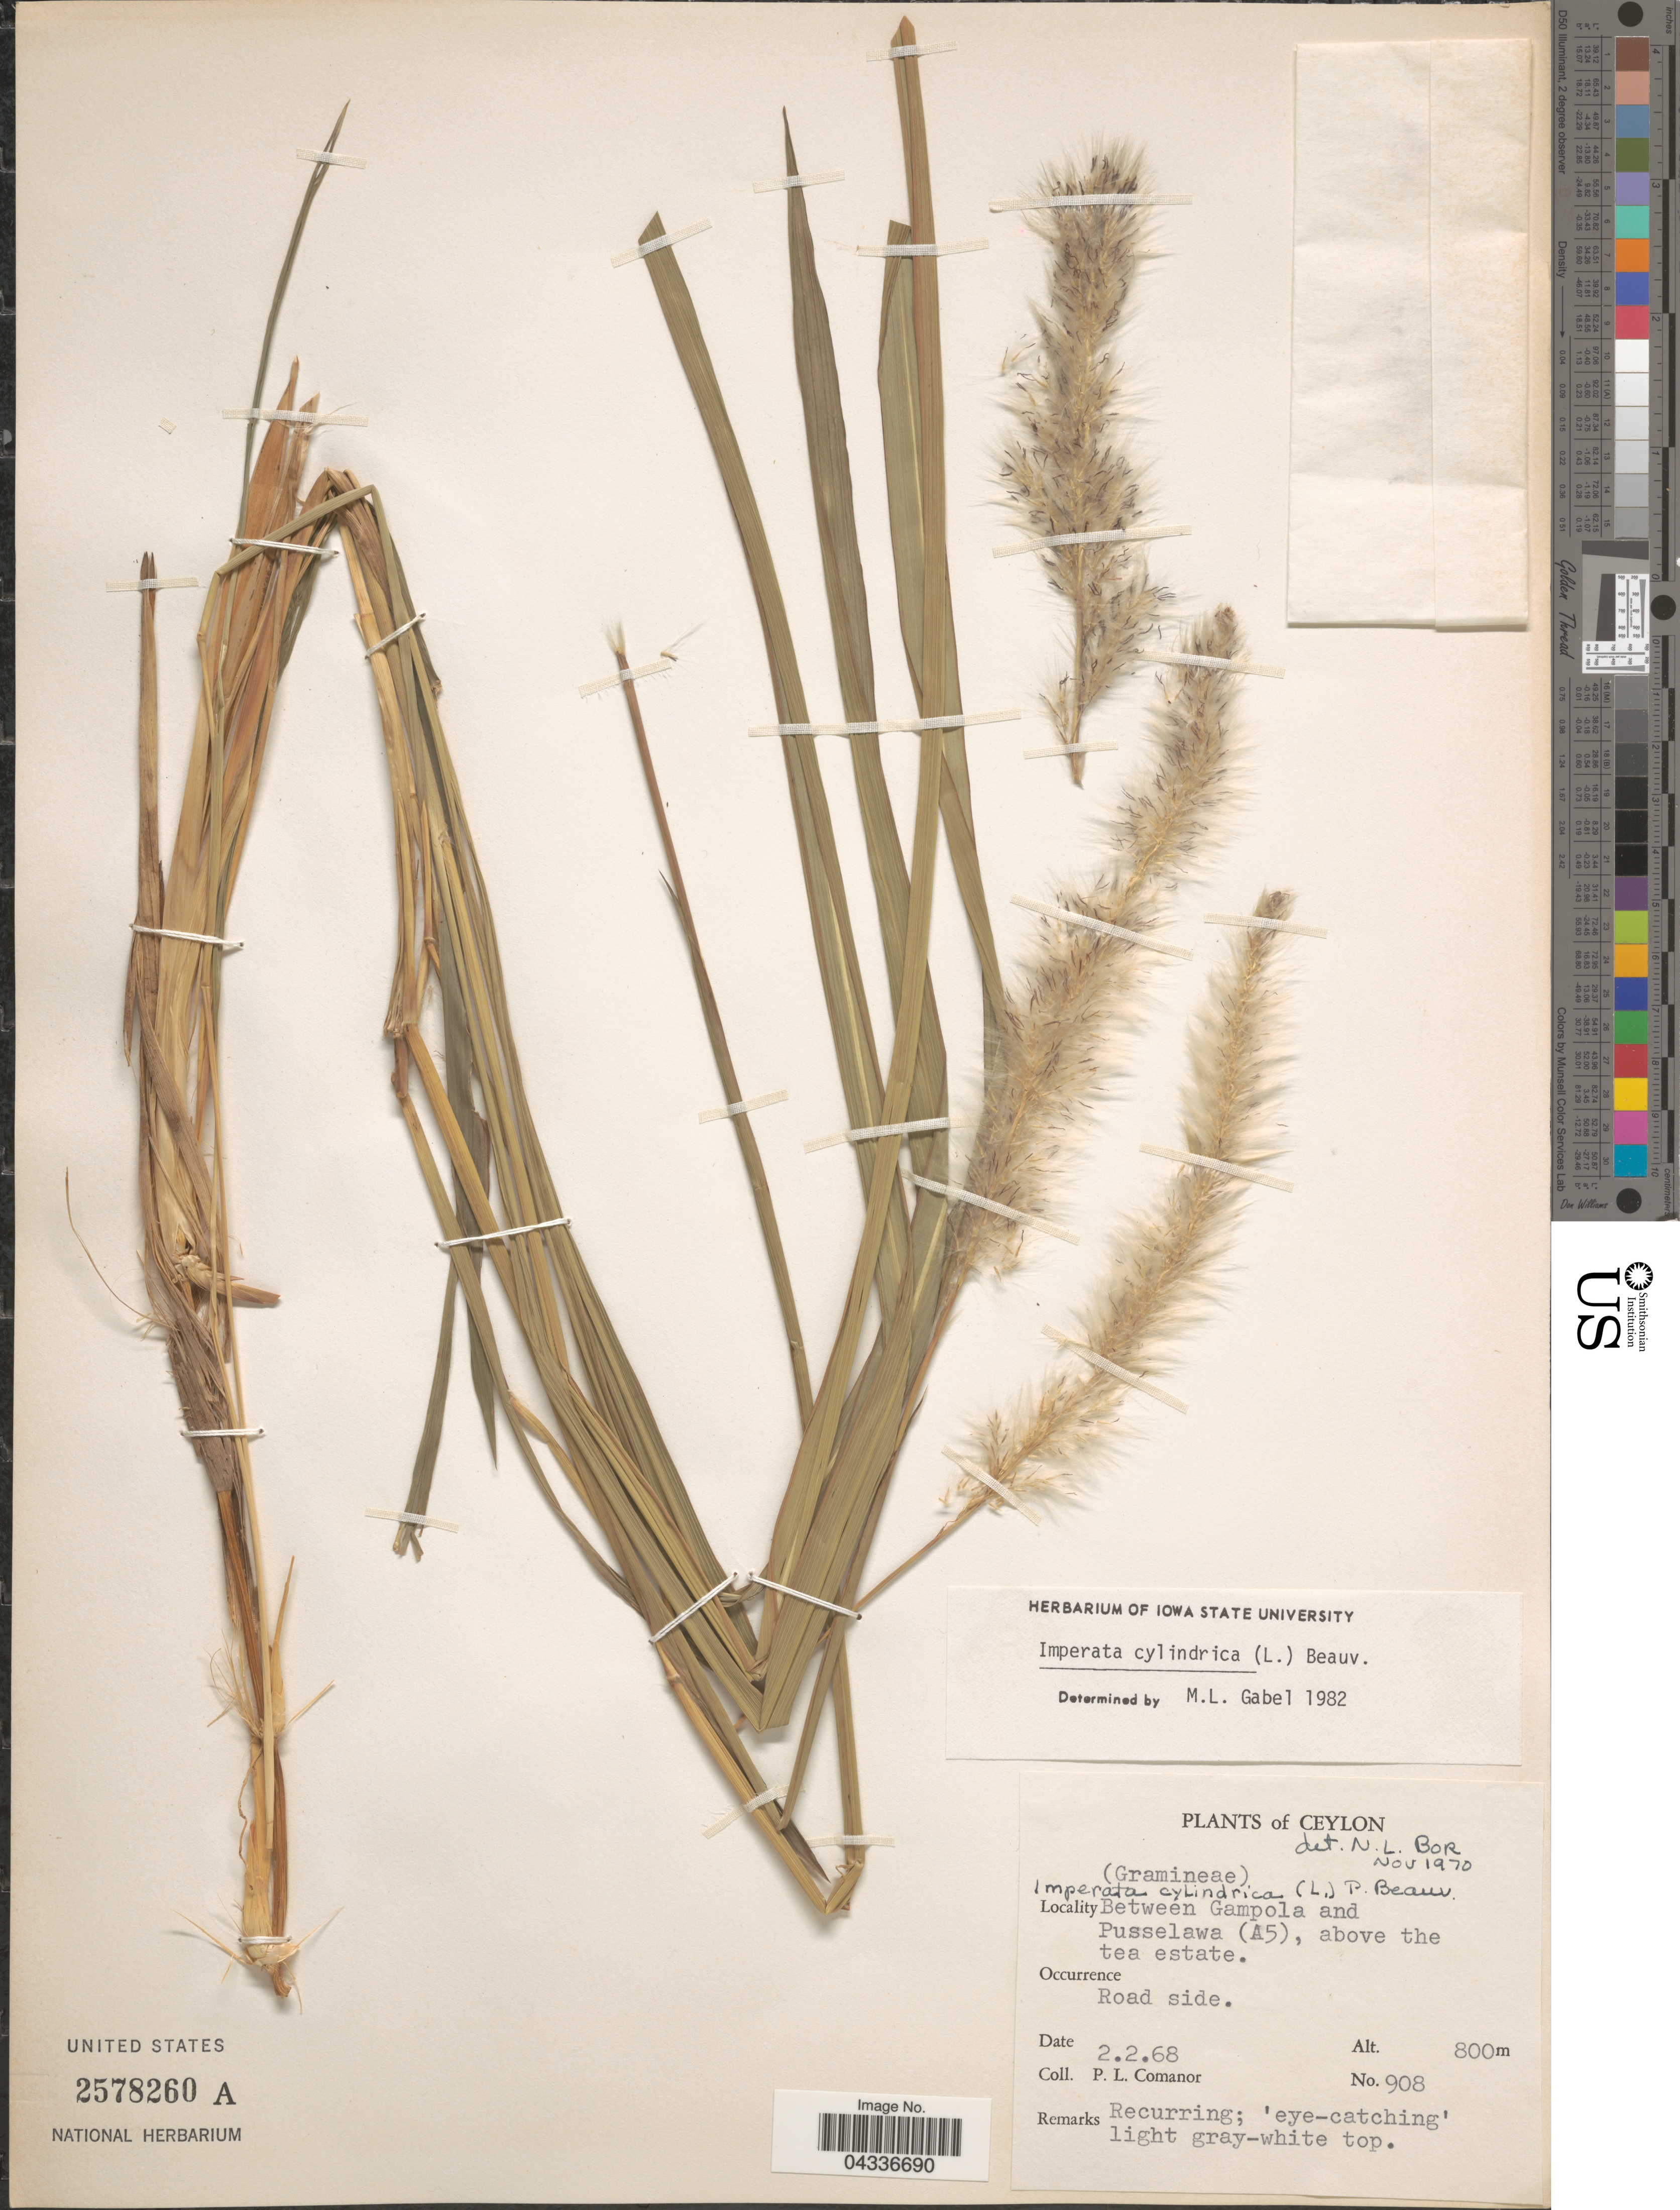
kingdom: Plantae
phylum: Tracheophyta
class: Liliopsida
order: Poales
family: Poaceae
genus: Imperata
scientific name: Imperata cylindrica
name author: (L.) P. Beauv.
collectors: P. Comanor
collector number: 908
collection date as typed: Transcribed d/m/y: 2/2/68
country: Sri Lanka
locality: Ceylon. Between Gampola and Pusselawa (A5), above the tea estate.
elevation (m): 800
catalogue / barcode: US 2578260A